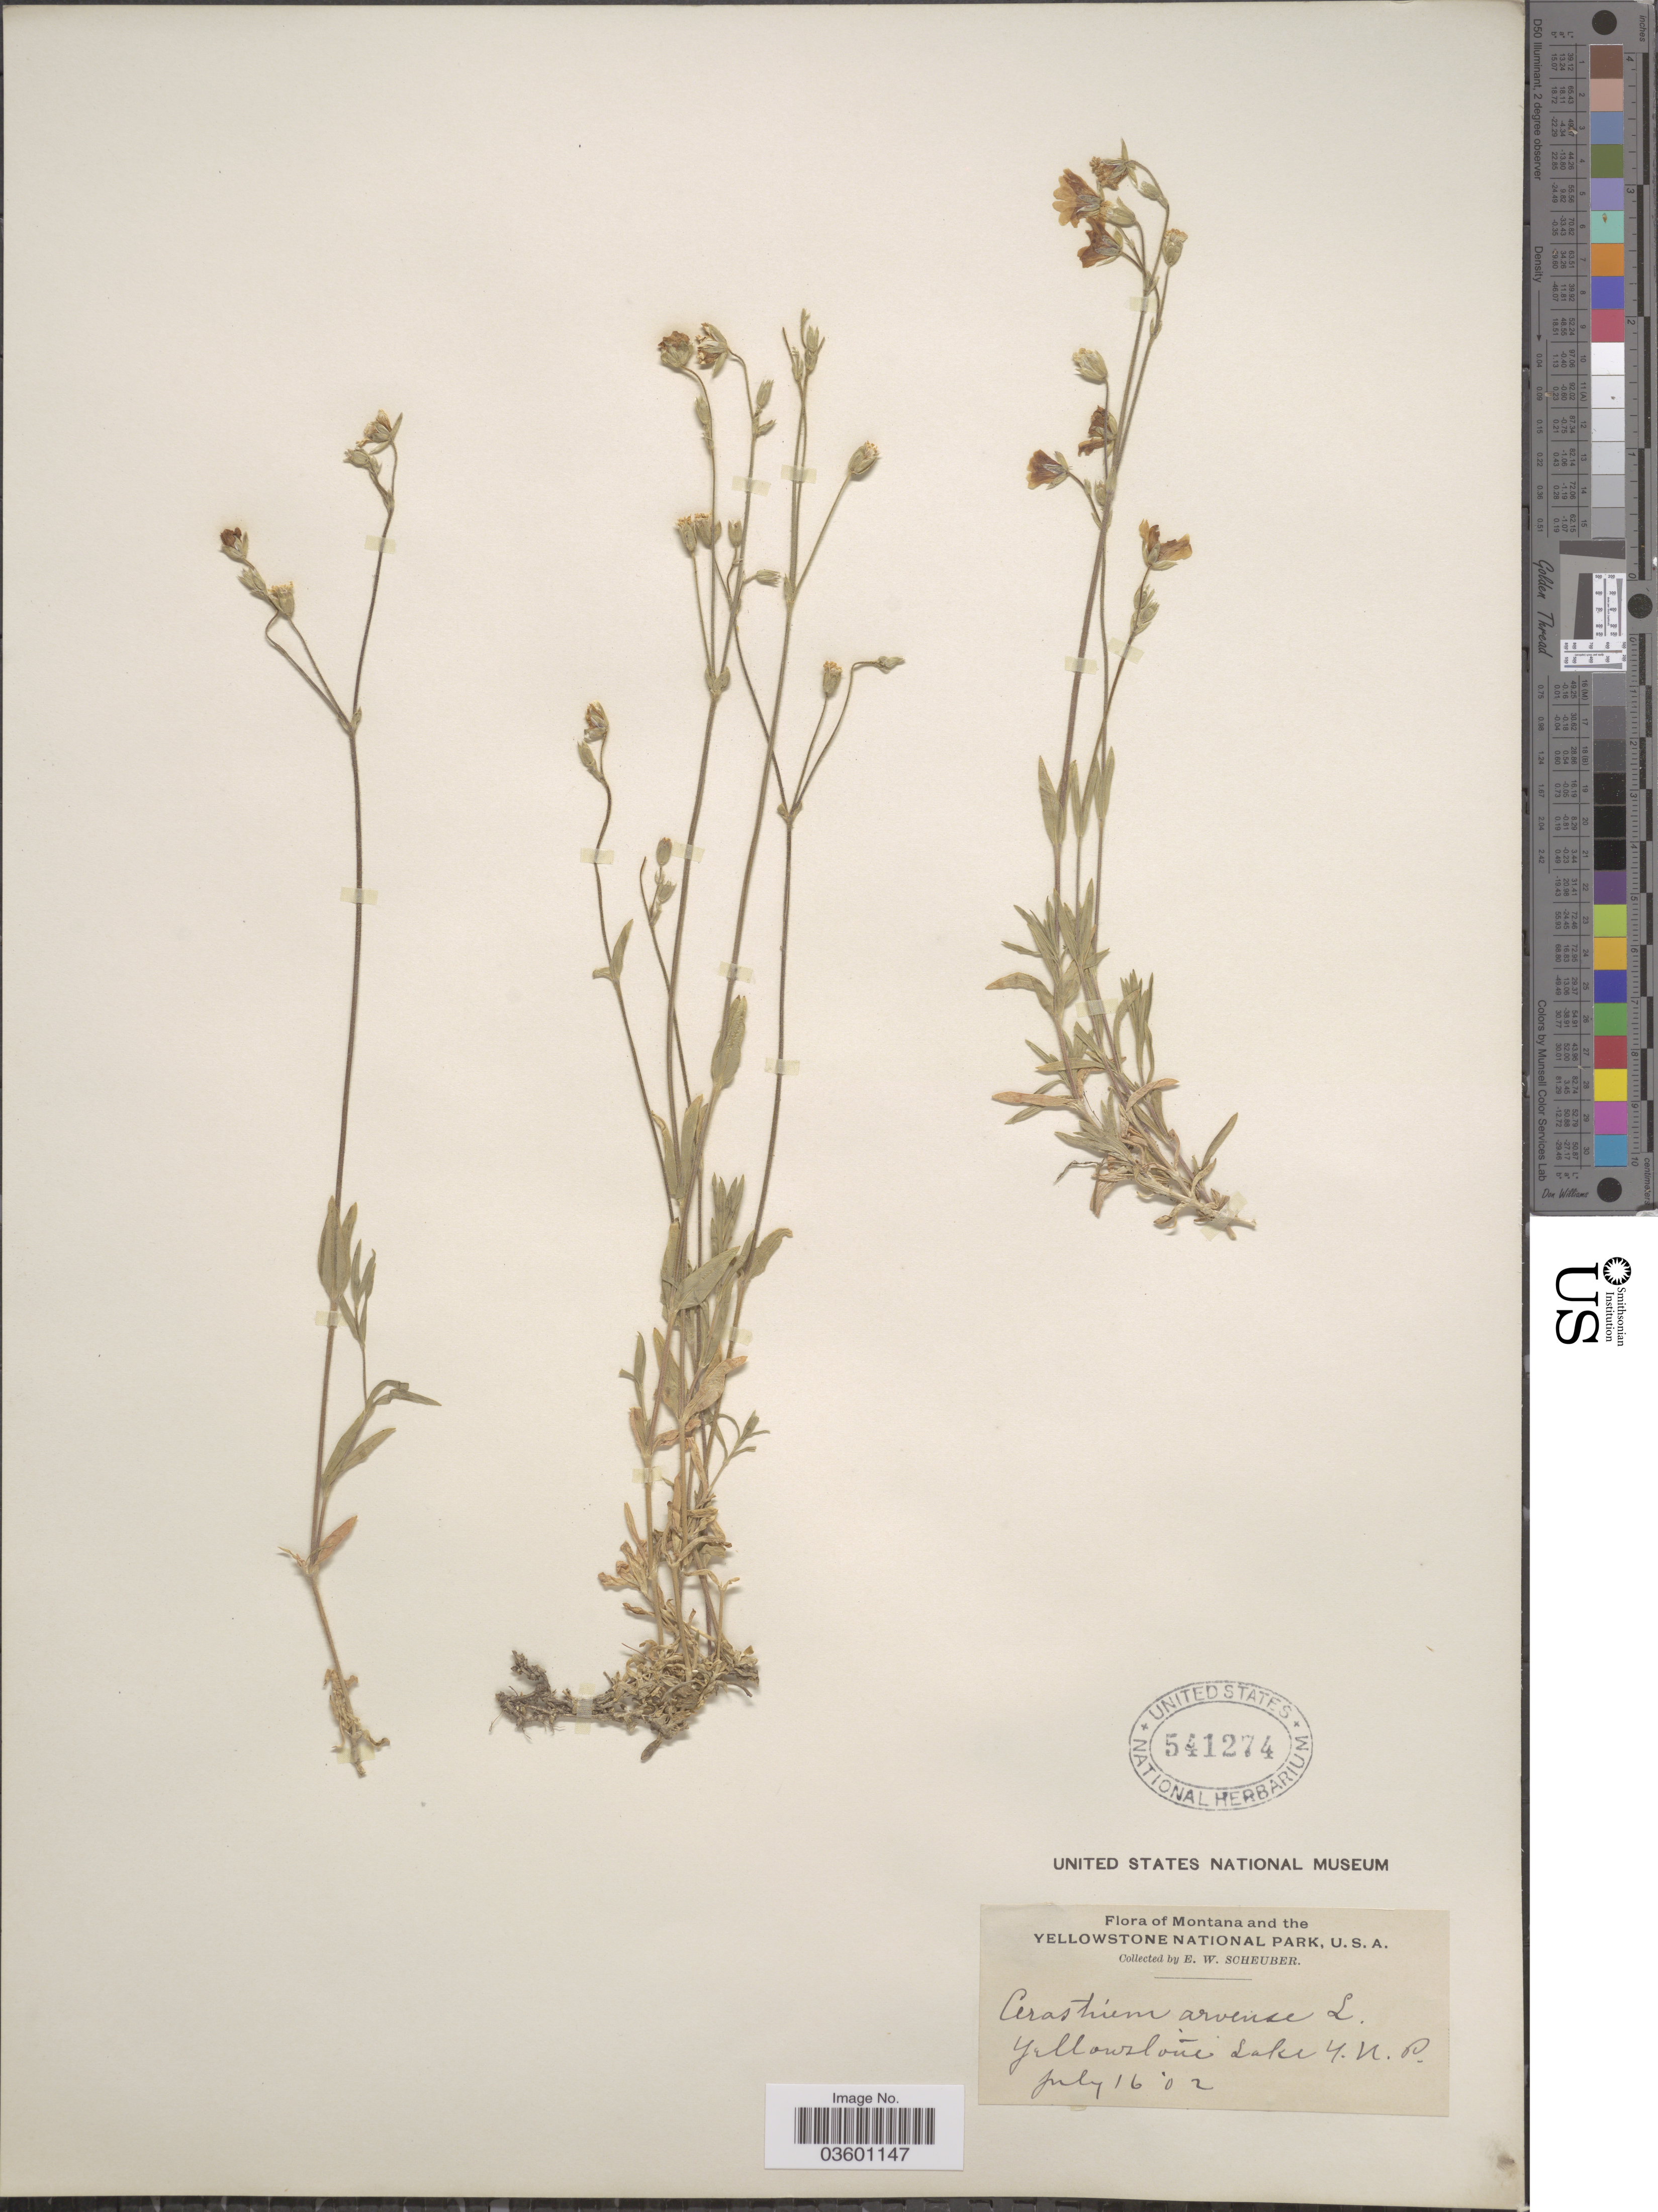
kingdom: Plantae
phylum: Tracheophyta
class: Magnoliopsida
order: Caryophyllales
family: Caryophyllaceae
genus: Cerastium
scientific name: Cerastium arvense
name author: L.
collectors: E. Scheuber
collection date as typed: Transcribed d/m/y: 16/7/2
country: United States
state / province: Montana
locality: Yellowstone National Park, U. S. A. Yellowstone Lake Y. N. P.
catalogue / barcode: US 541274